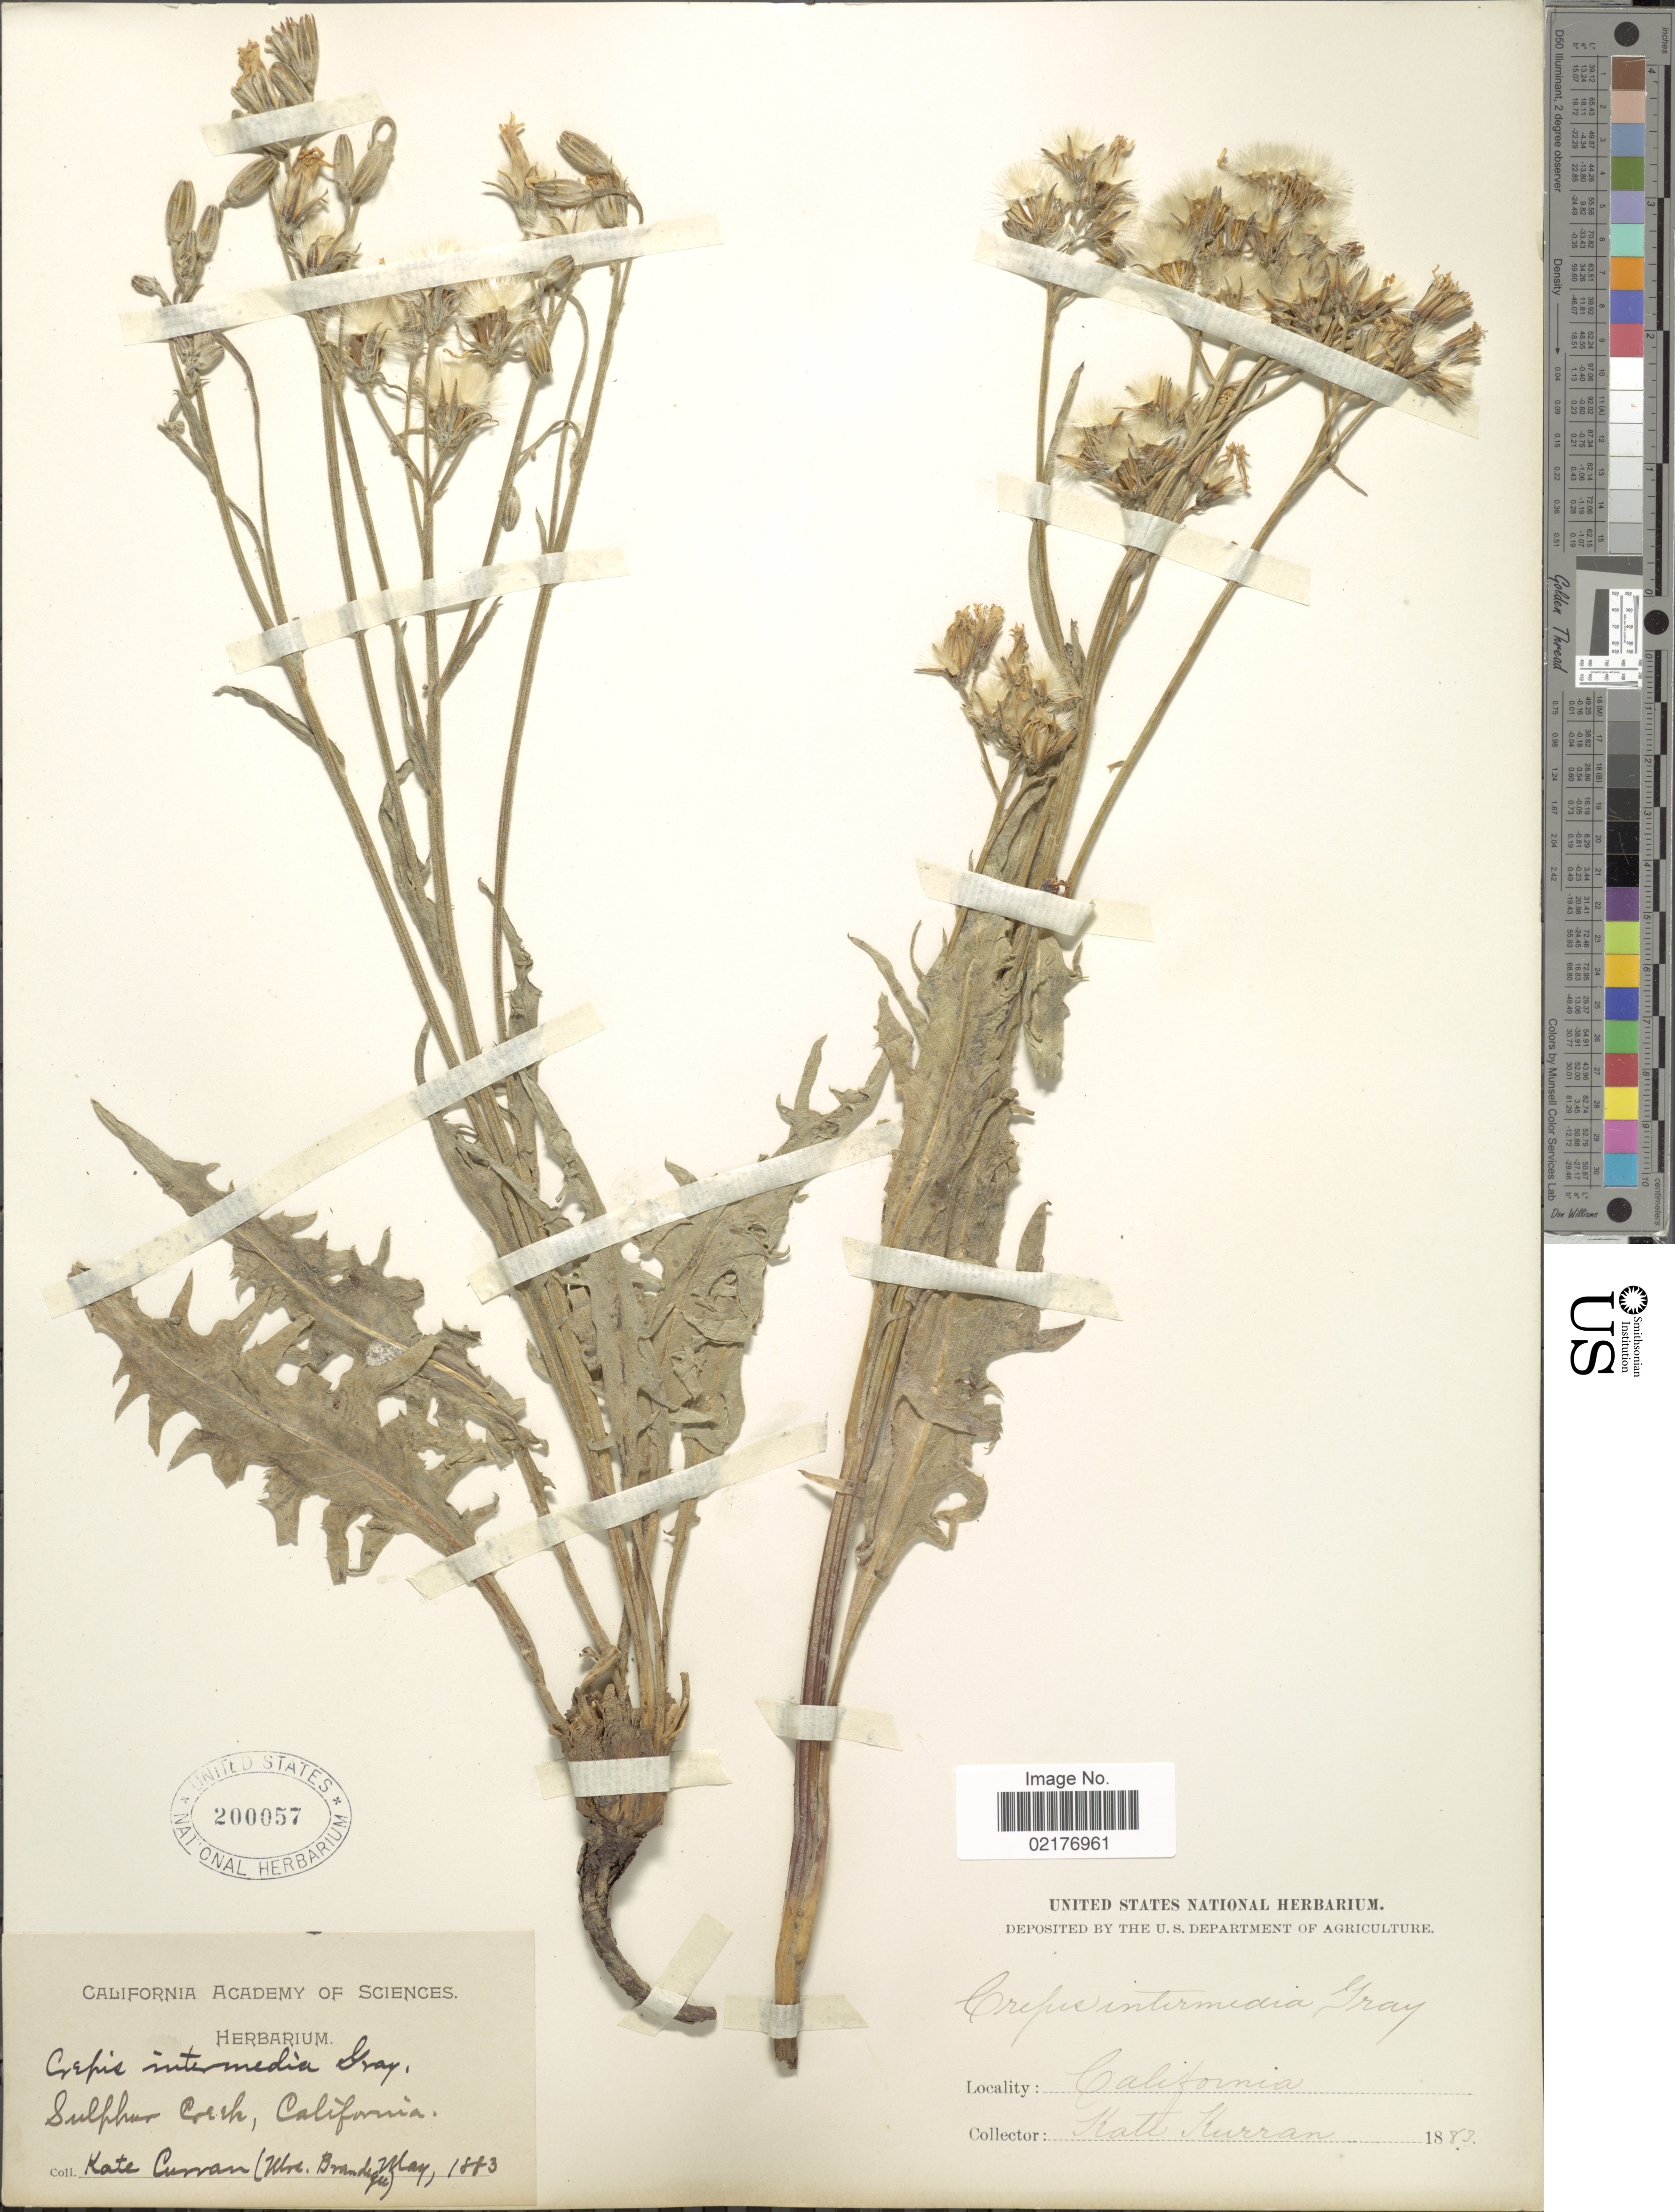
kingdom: Plantae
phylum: Tracheophyta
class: Magnoliopsida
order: Asterales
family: Asteraceae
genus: Crepis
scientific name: Crepis intermedia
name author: A. Gray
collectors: K. Curran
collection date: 1883-05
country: United States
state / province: California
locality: Sulphur Creek, California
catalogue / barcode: US 200057